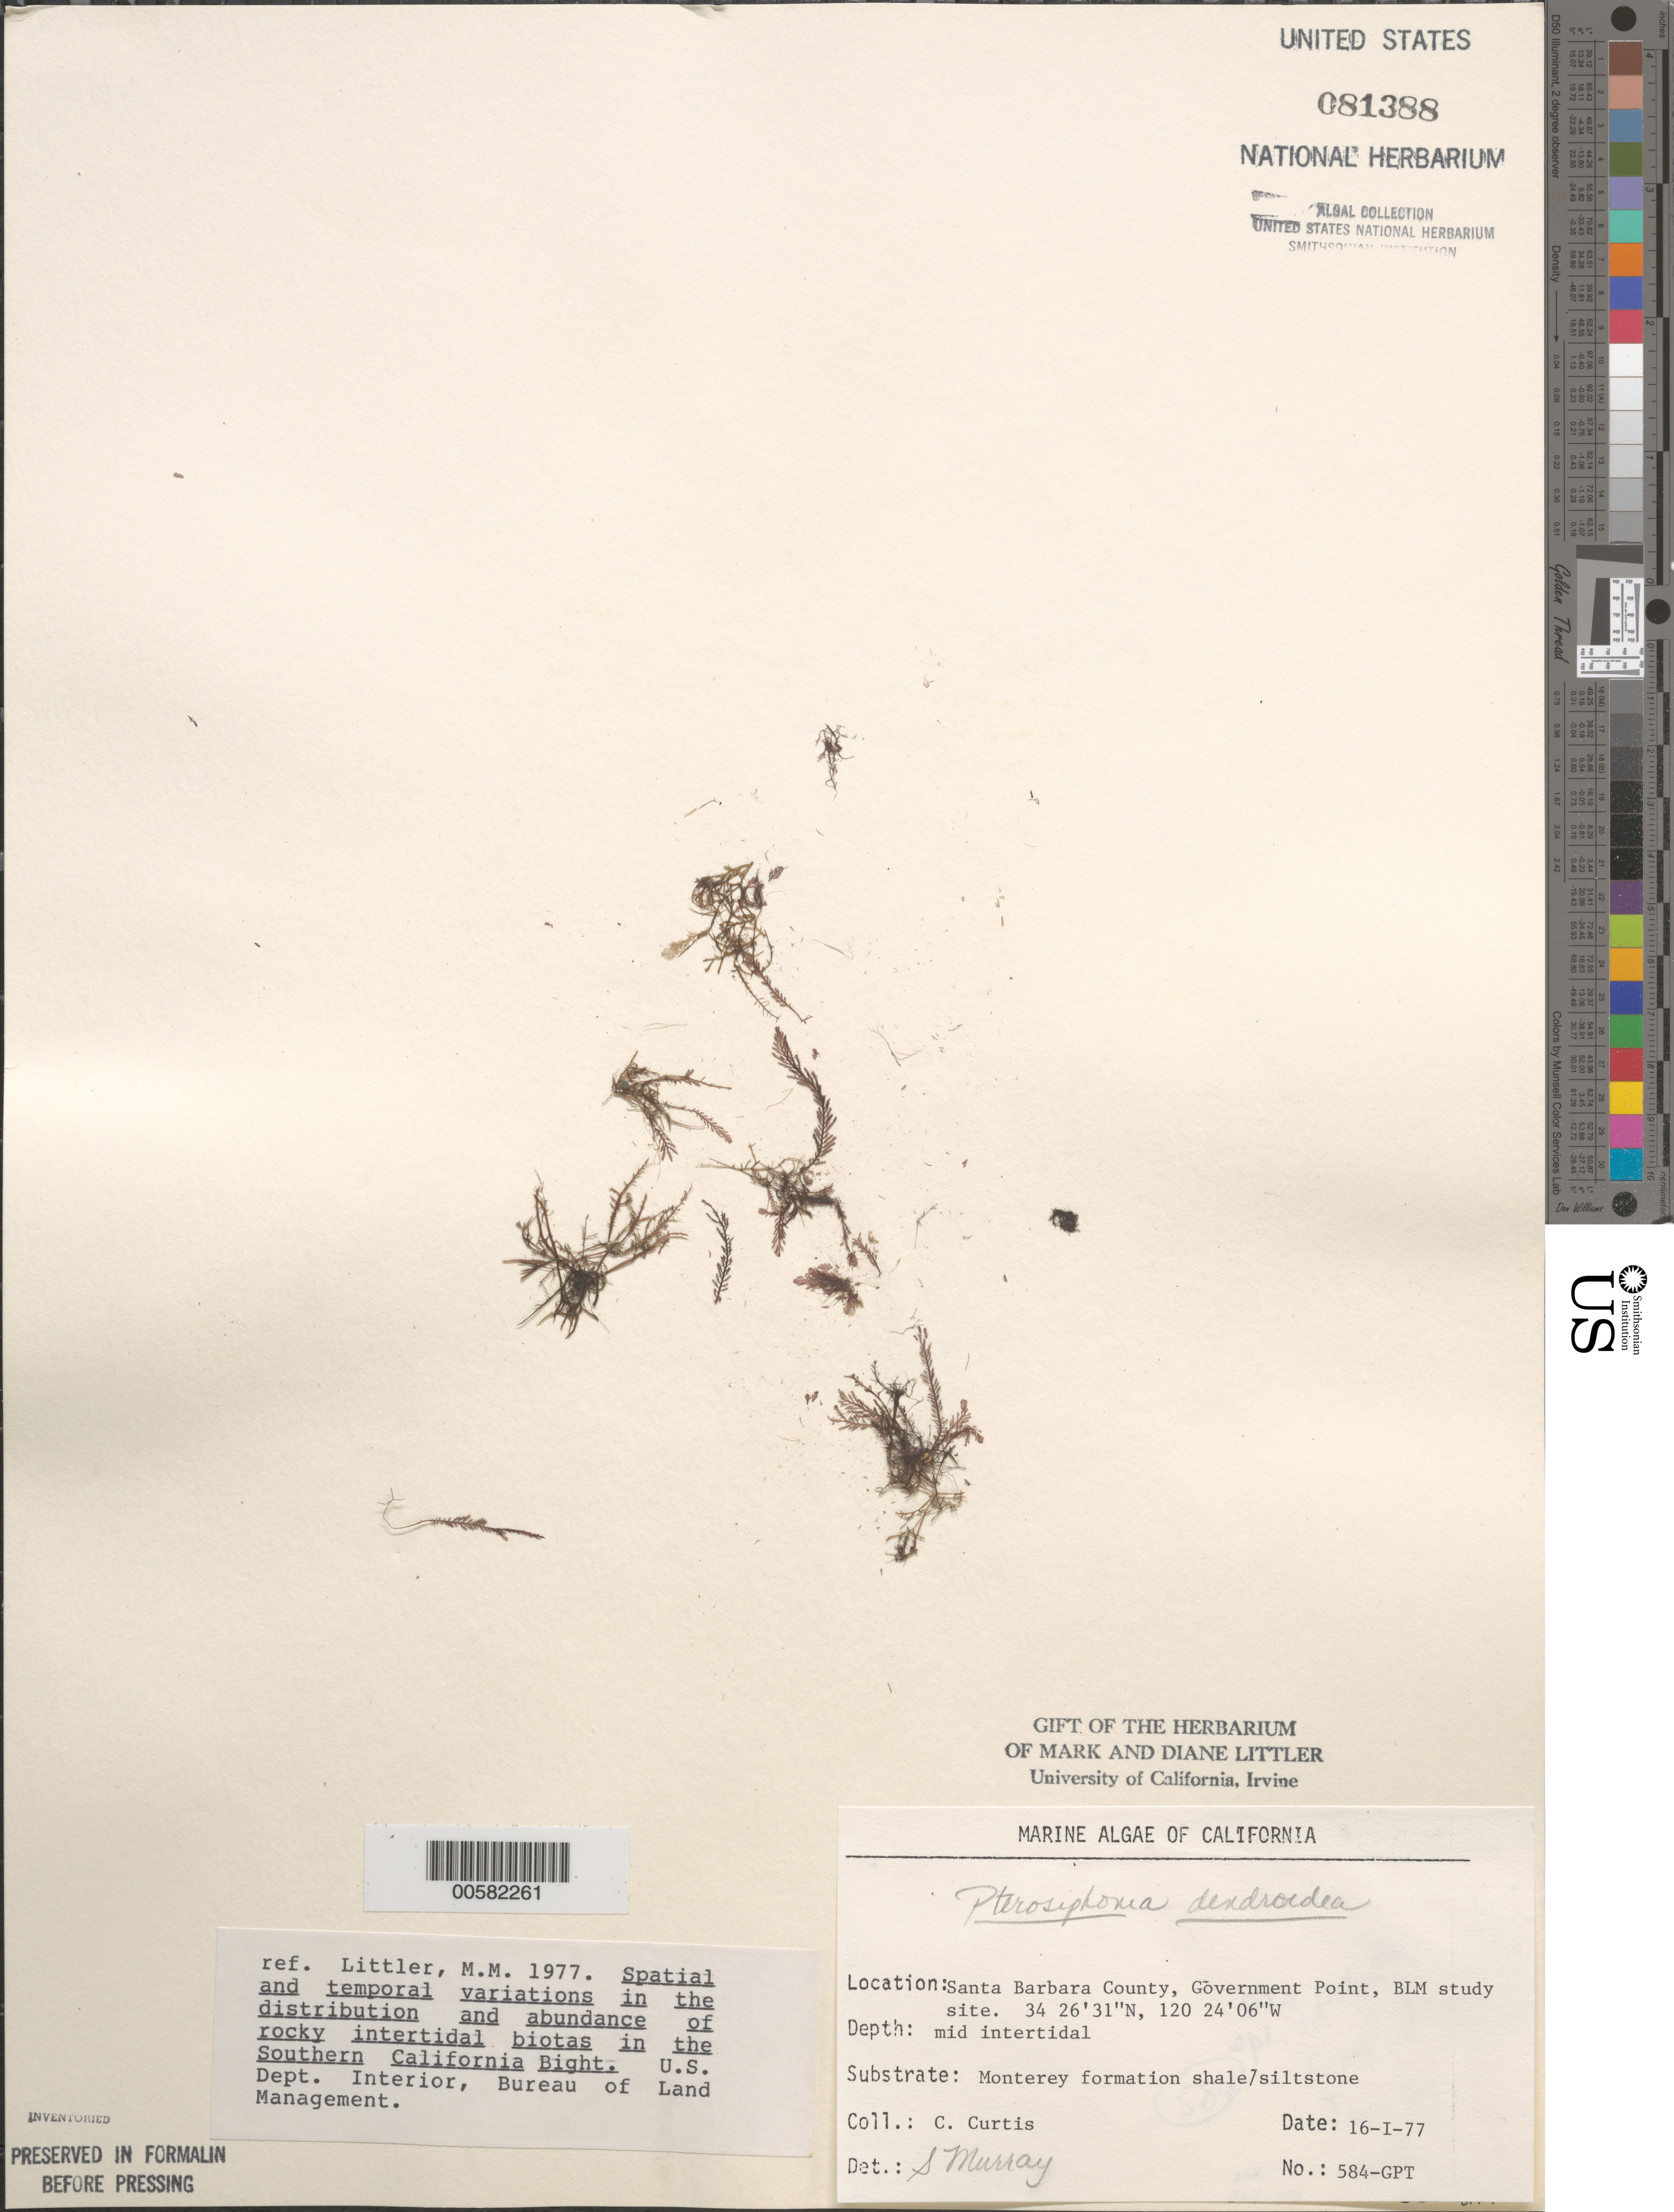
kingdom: Plantae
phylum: Rhodophyta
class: Florideophyceae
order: Ceramiales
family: Rhodomelaceae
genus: Symphyocladiella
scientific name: Symphyocladiella dendroidea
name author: (Montagne) Bustamante et al.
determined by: Algae name updating Project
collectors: C. Curtis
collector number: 584-gpt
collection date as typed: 16 Jan 1977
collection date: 1977-01-16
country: United States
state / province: California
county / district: Santa Barbara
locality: Government Point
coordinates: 34 26'31"N, 120 24'06"W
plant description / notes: BLM-SOCALBIGHT Rocky Intertidal Survey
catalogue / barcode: US 81388